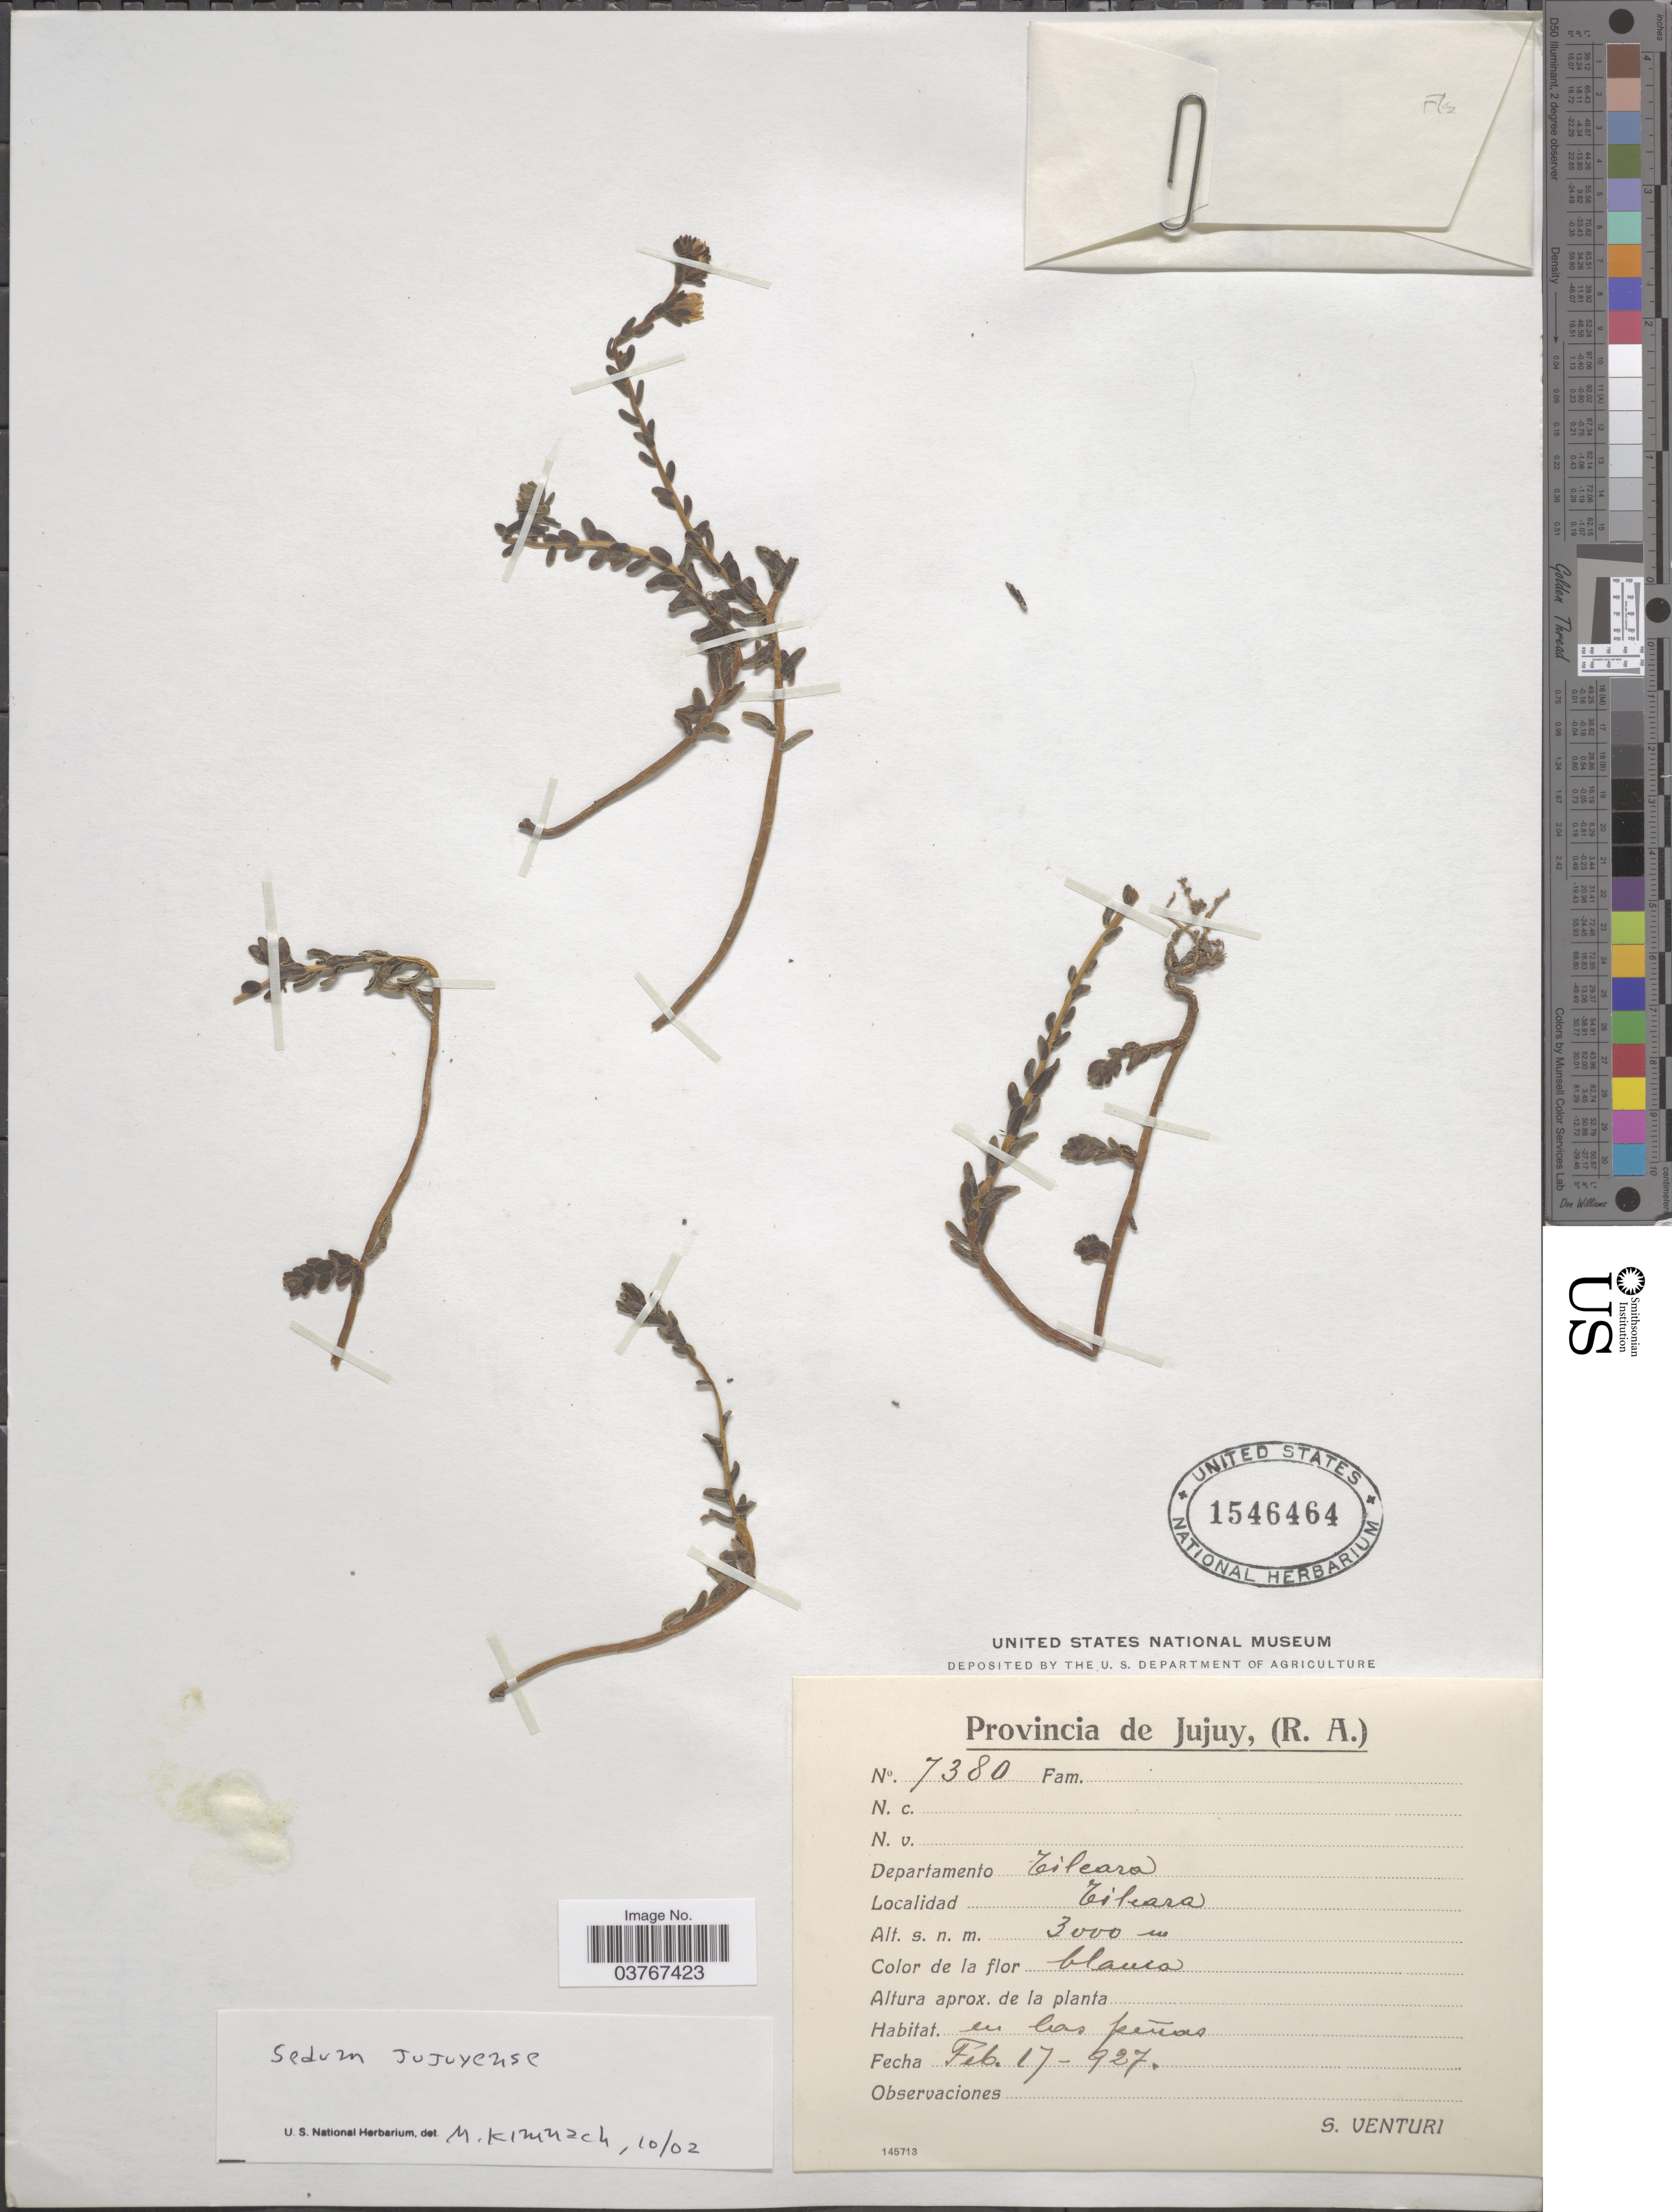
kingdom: Plantae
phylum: Tracheophyta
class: Magnoliopsida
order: Saxifragales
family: Crassulaceae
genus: Sedum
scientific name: Sedum jujuyense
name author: Zardini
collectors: S. Venturi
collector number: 7380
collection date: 1927-02-17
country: Argentina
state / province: Jujuy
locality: Provincia de Jujuy. Departamento Tilcara.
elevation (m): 3000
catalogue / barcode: US 1546464